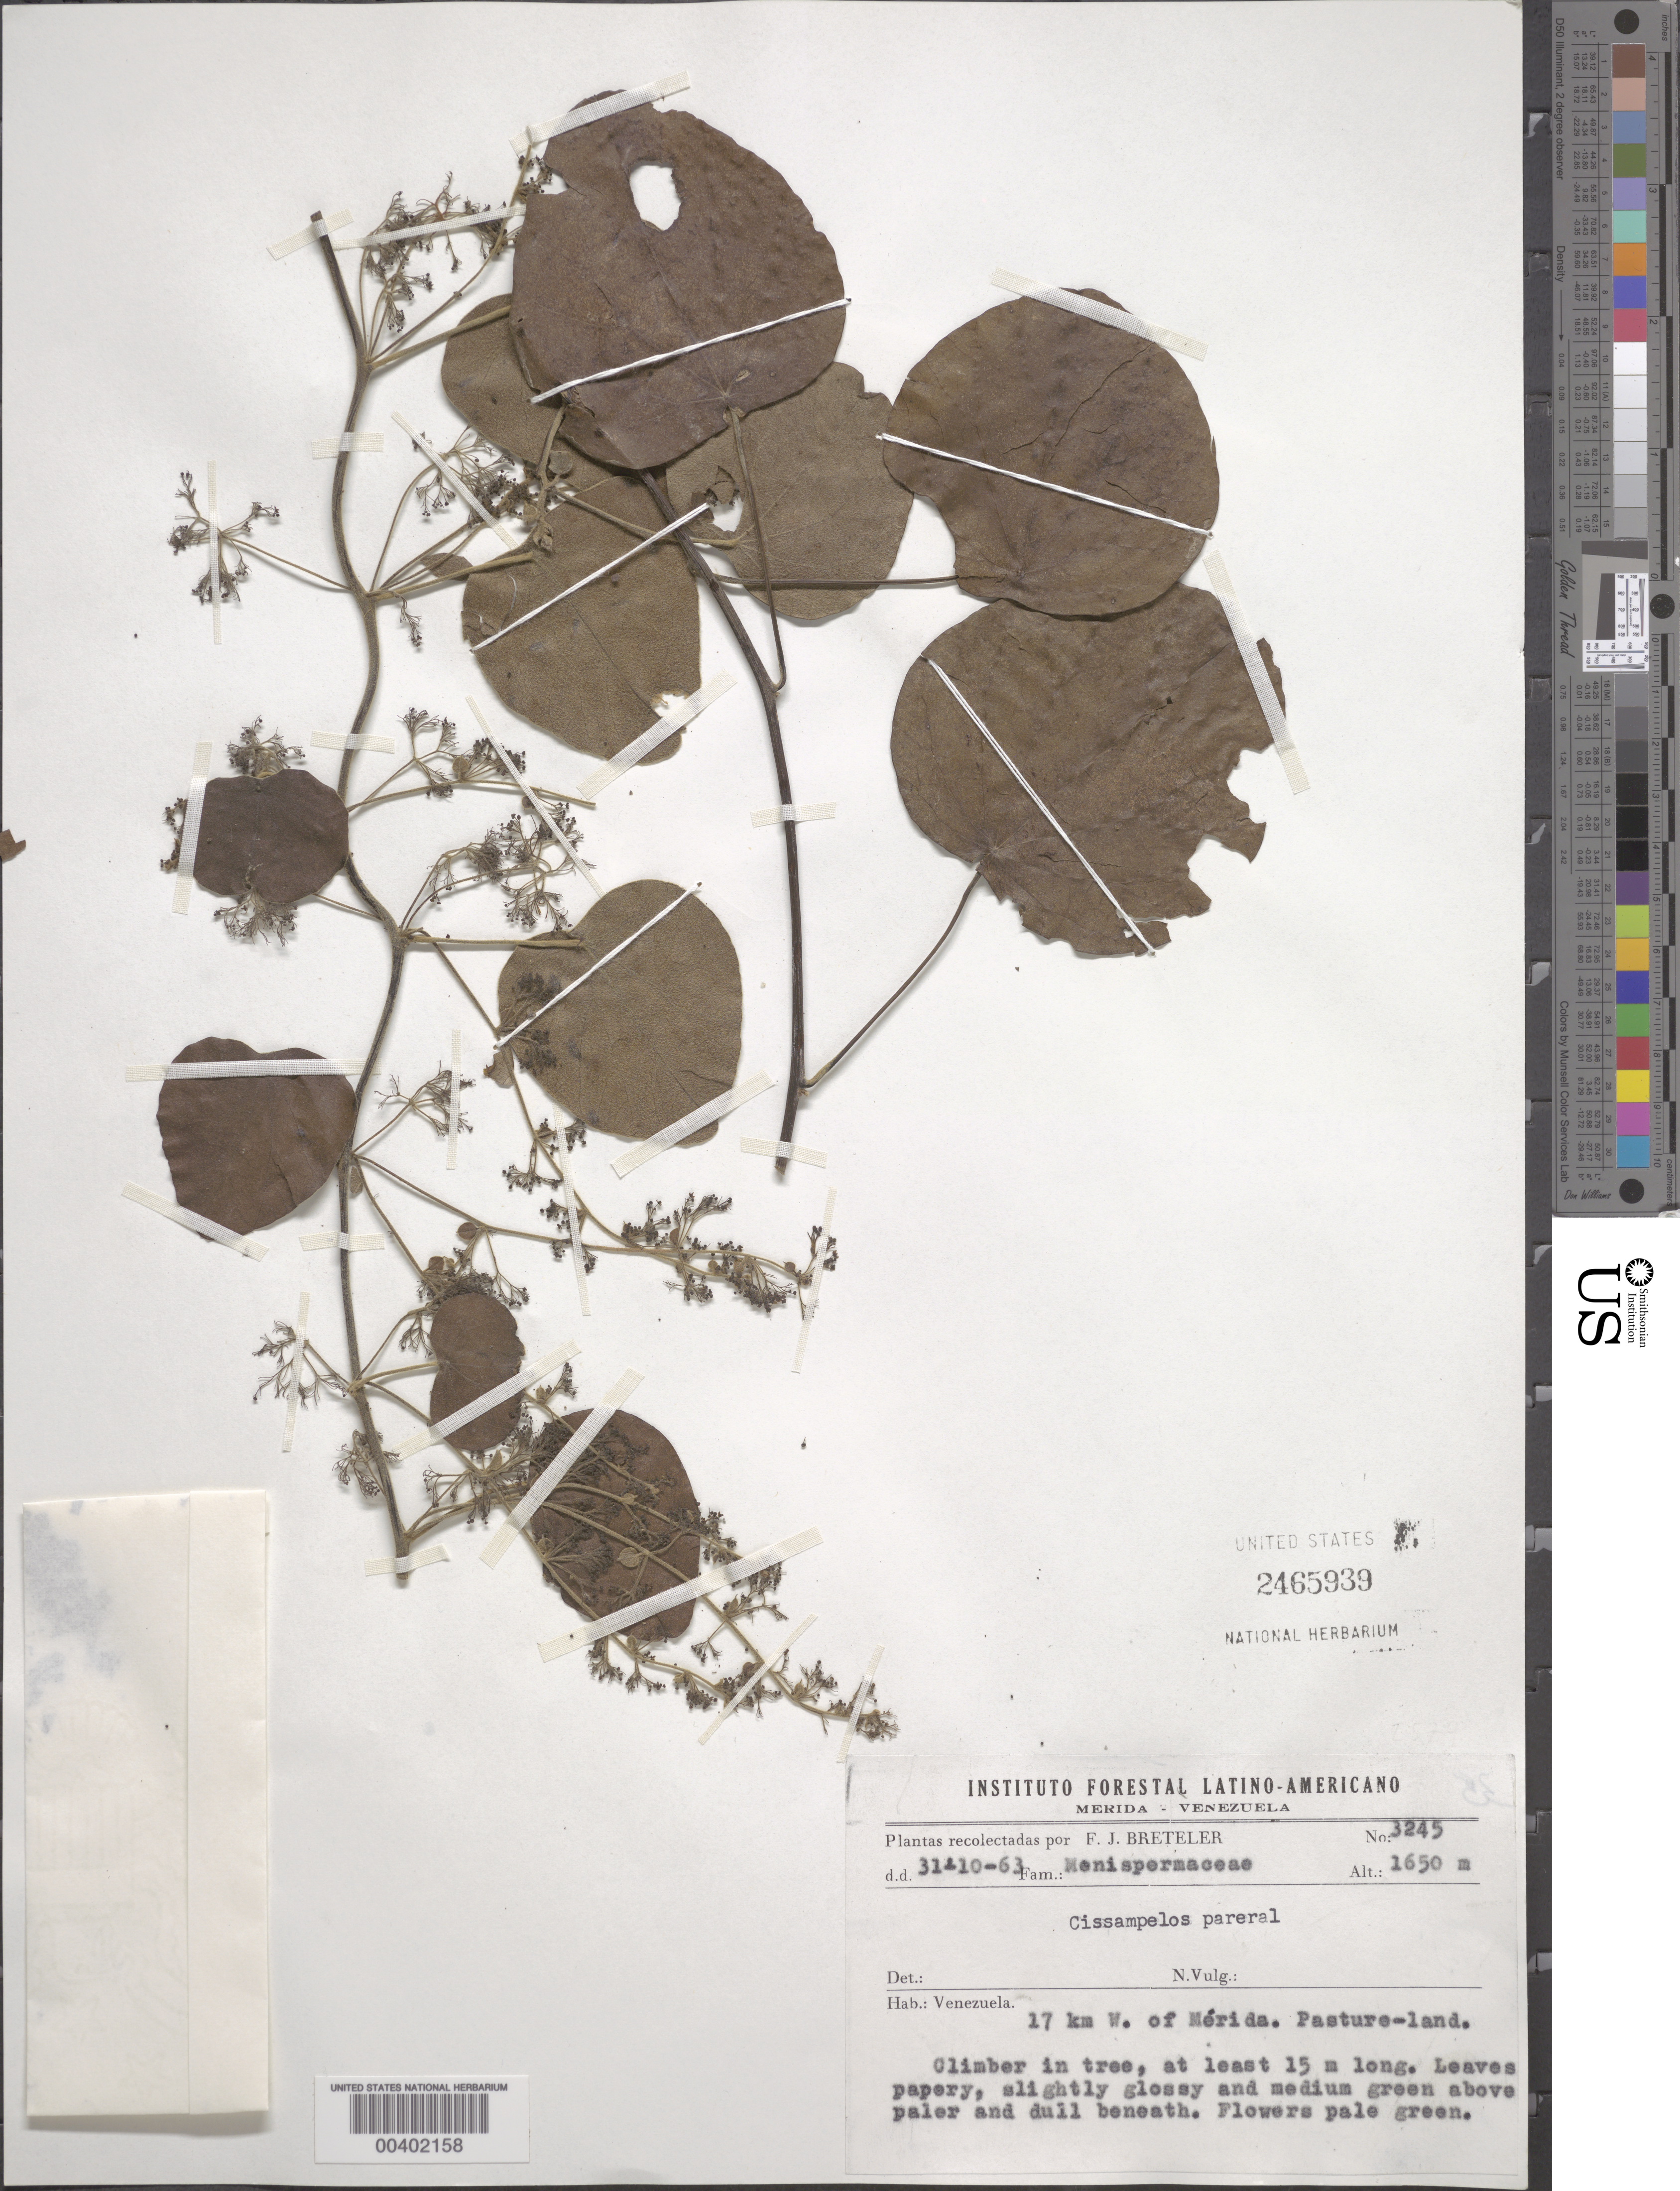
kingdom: Plantae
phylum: Tracheophyta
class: Magnoliopsida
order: Ranunculales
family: Menispermaceae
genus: Cissampelos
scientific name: Cissampelos pareira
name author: L.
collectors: F. J. Breteler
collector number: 3245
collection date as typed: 31 Oct 1963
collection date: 1963-10-31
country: Venezuela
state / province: Mérida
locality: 17 km. W. of Mérida.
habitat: Climber in tree.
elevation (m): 1650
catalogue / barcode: US 2465939